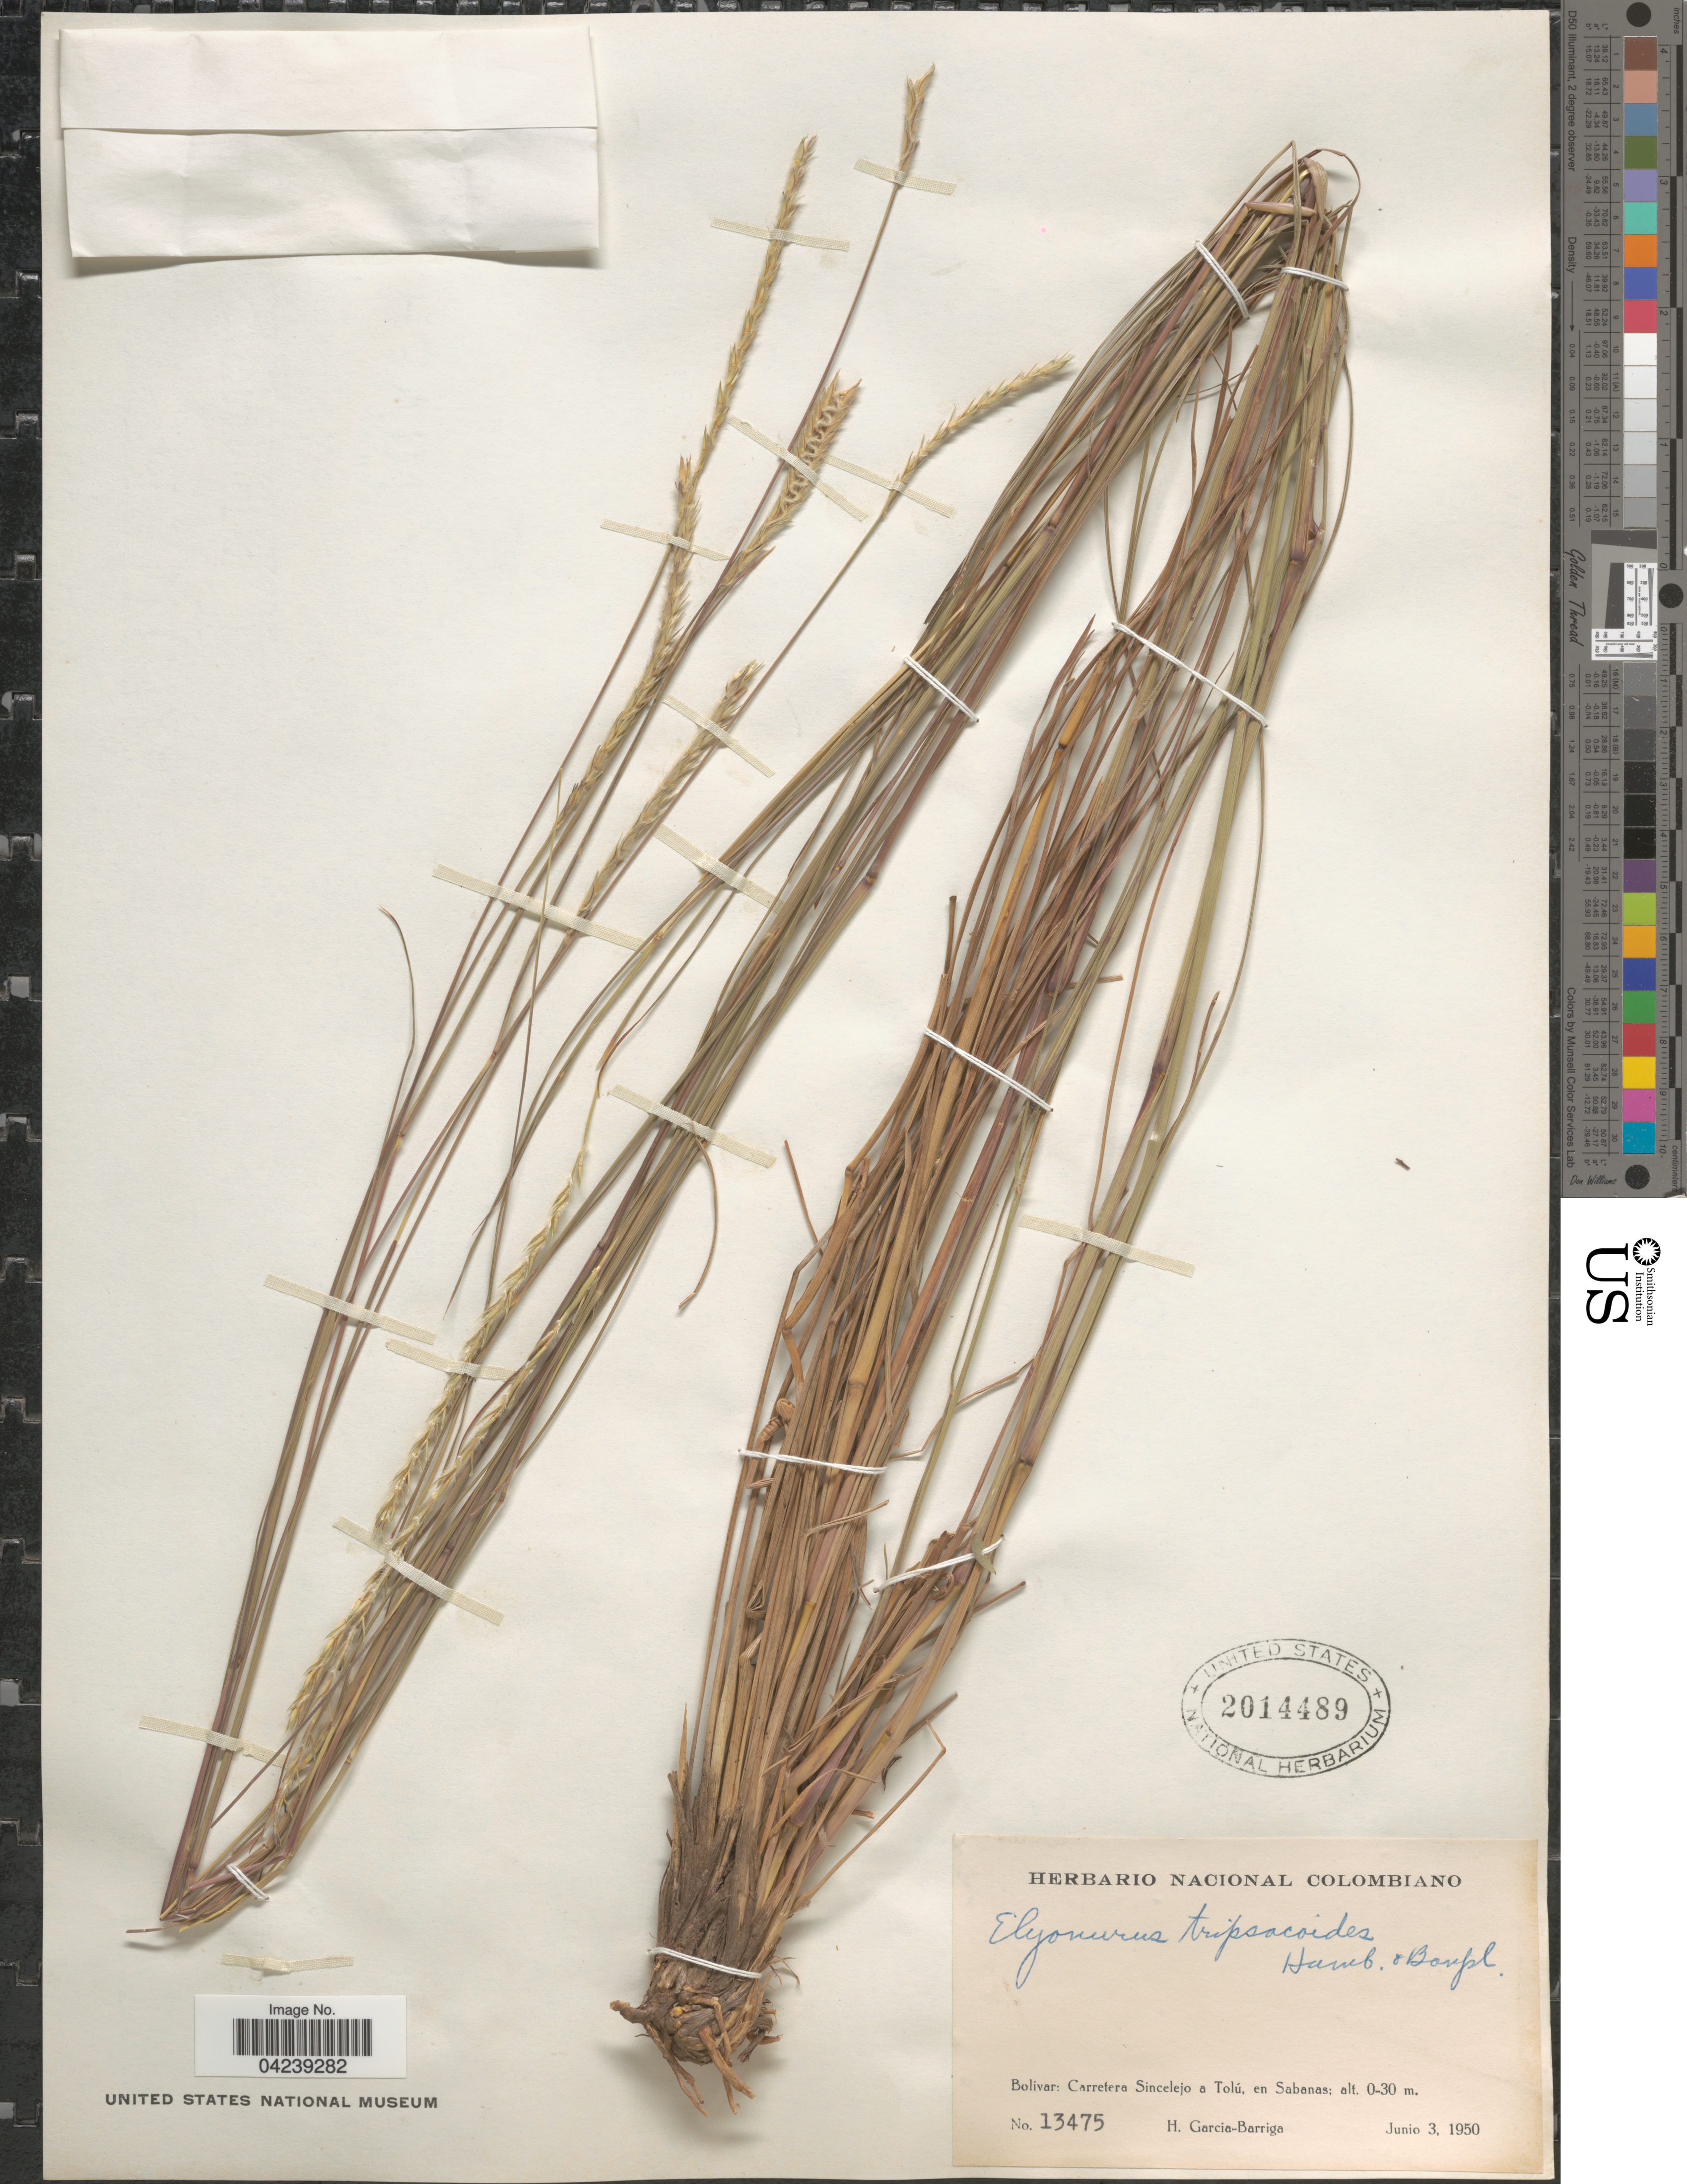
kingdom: Plantae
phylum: Tracheophyta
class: Liliopsida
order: Poales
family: Poaceae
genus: Elionurus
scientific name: Elionurus tripsacoides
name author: Humb. & Bonpl. ex Willd.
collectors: H. García Barriga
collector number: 13475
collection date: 1950-06-03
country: Colombia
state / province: Bolívar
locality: Carretera Sincelejo a Tolú, en Sabanas.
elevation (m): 0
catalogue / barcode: US 2014489